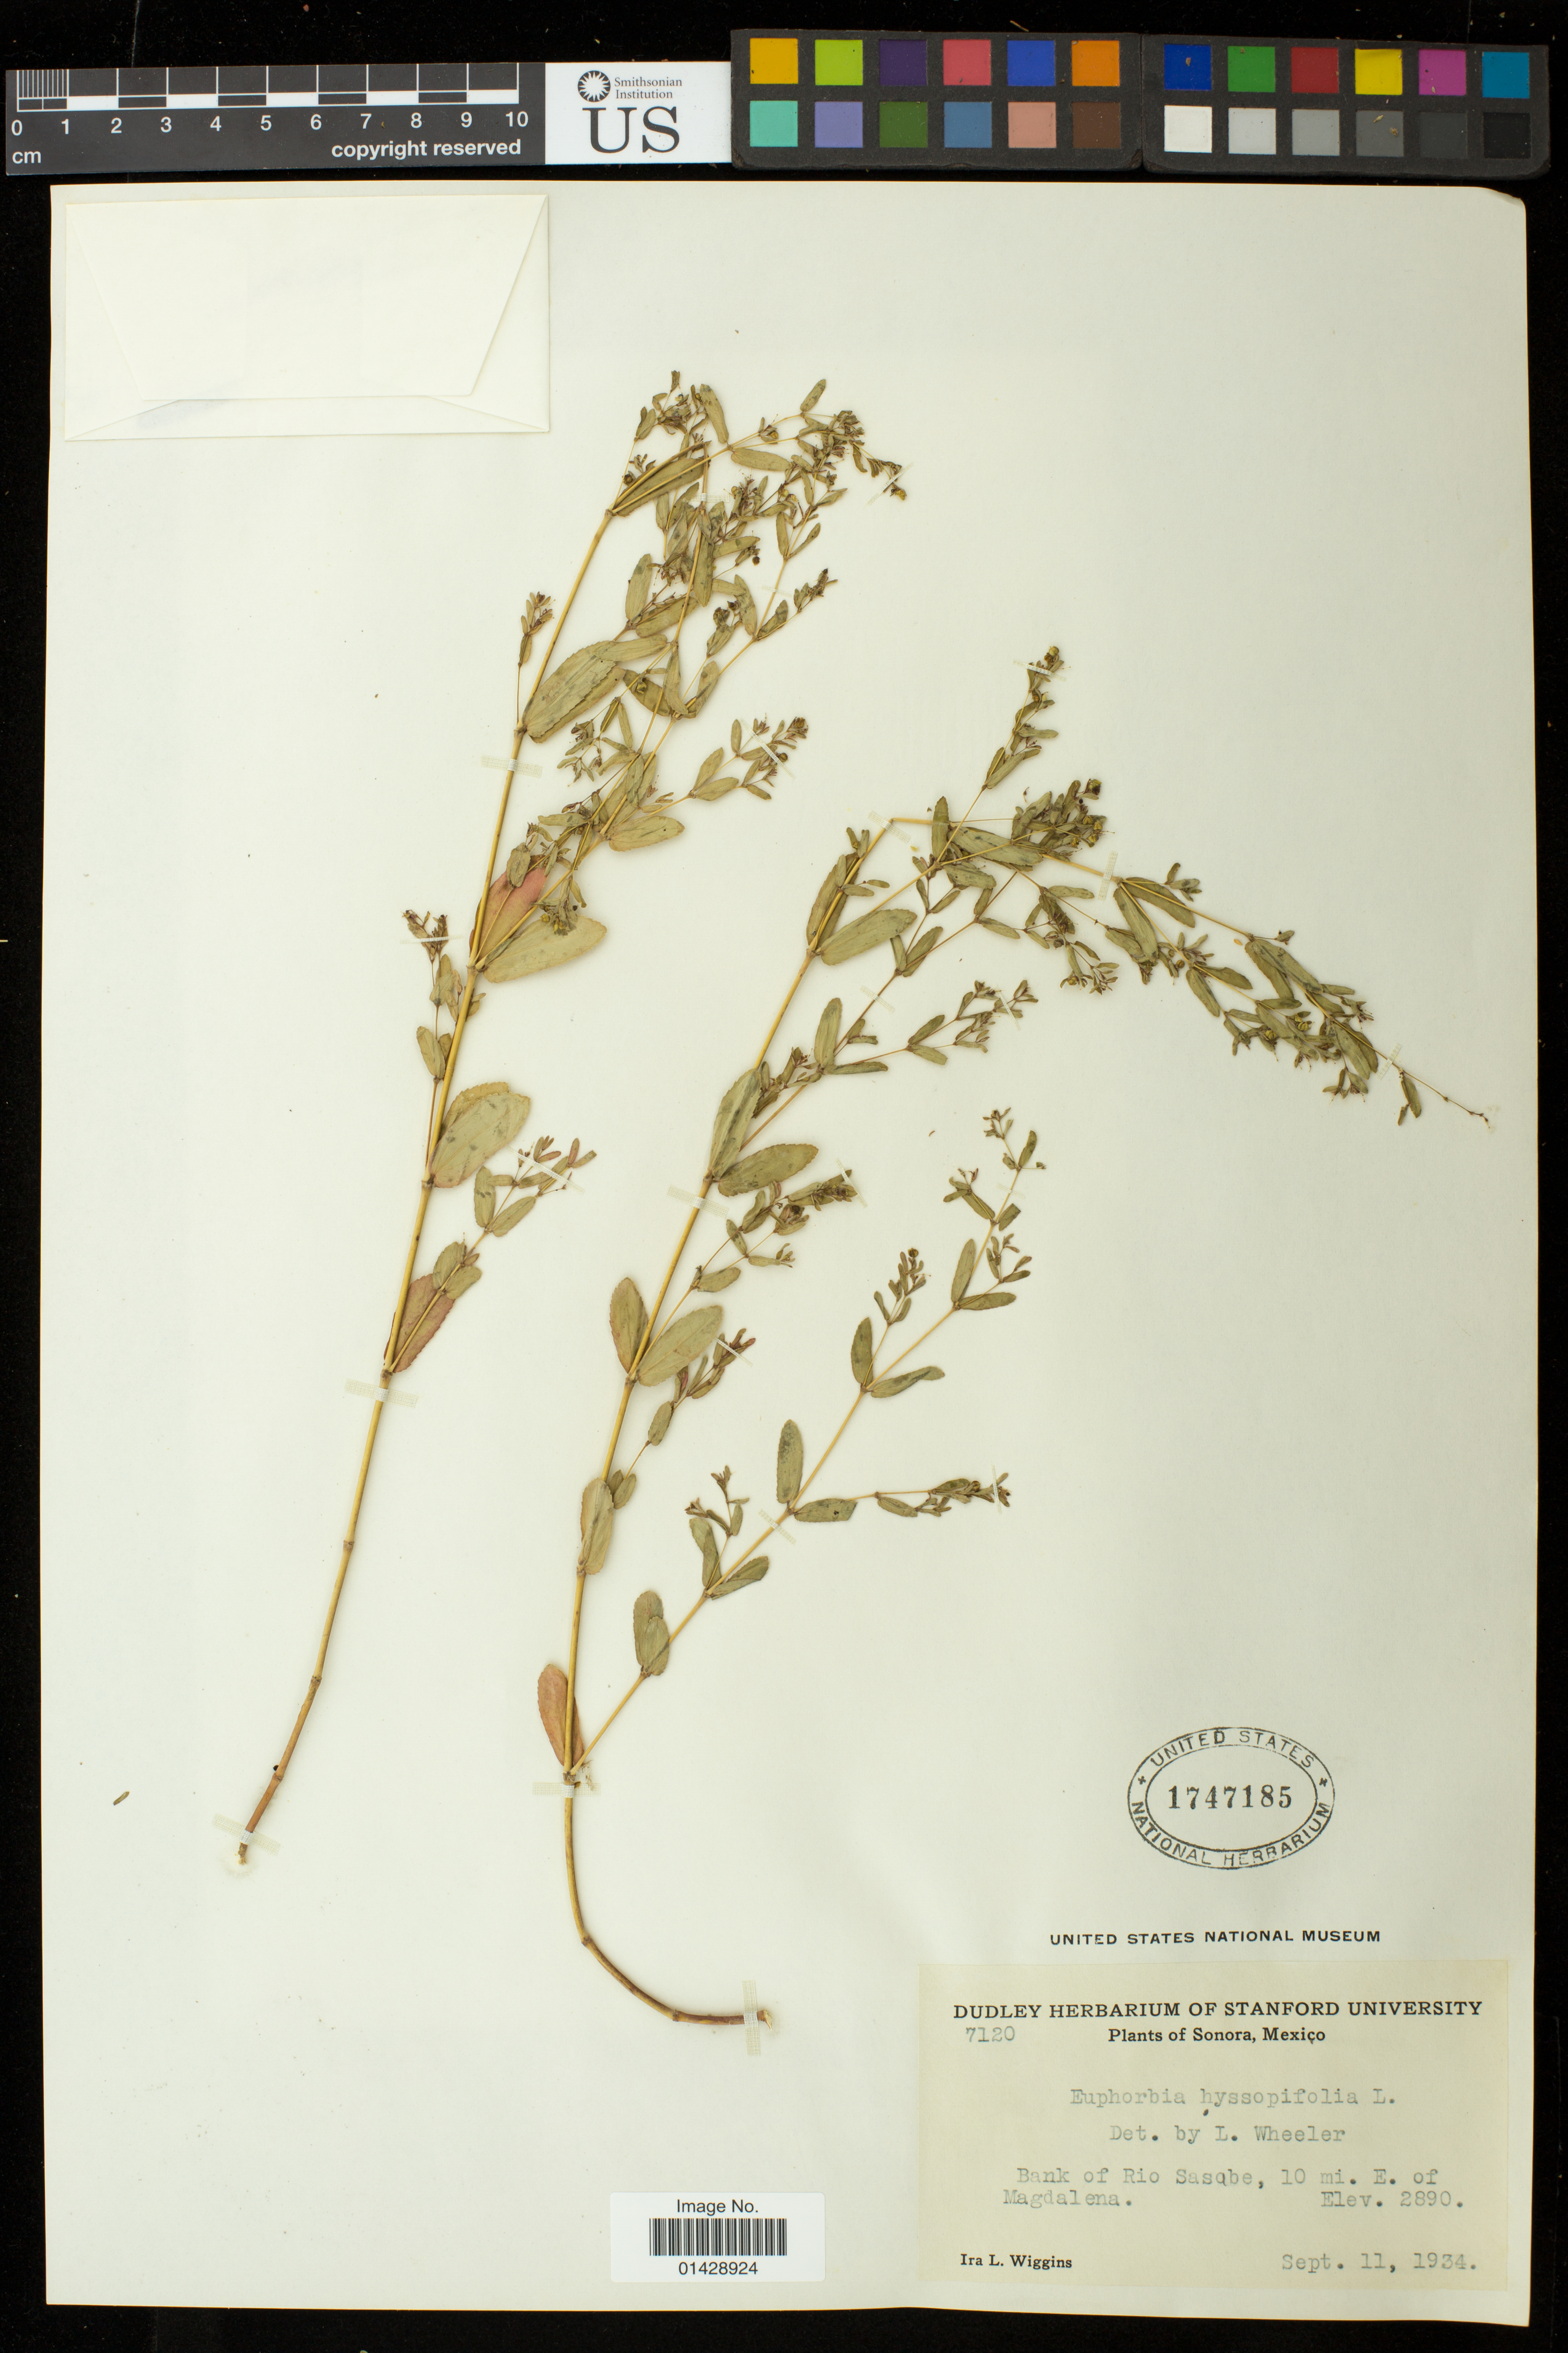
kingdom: Plantae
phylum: Tracheophyta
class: Magnoliopsida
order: Malpighiales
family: Euphorbiaceae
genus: Euphorbia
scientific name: Euphorbia hyssopifolia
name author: L.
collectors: I. L. Wiggins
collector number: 7120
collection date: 1934-09-11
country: Mexico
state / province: Sonora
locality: Bank of Rio Sasabe, 10 mi. E. of Magdalena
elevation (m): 881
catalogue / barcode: US 1747185